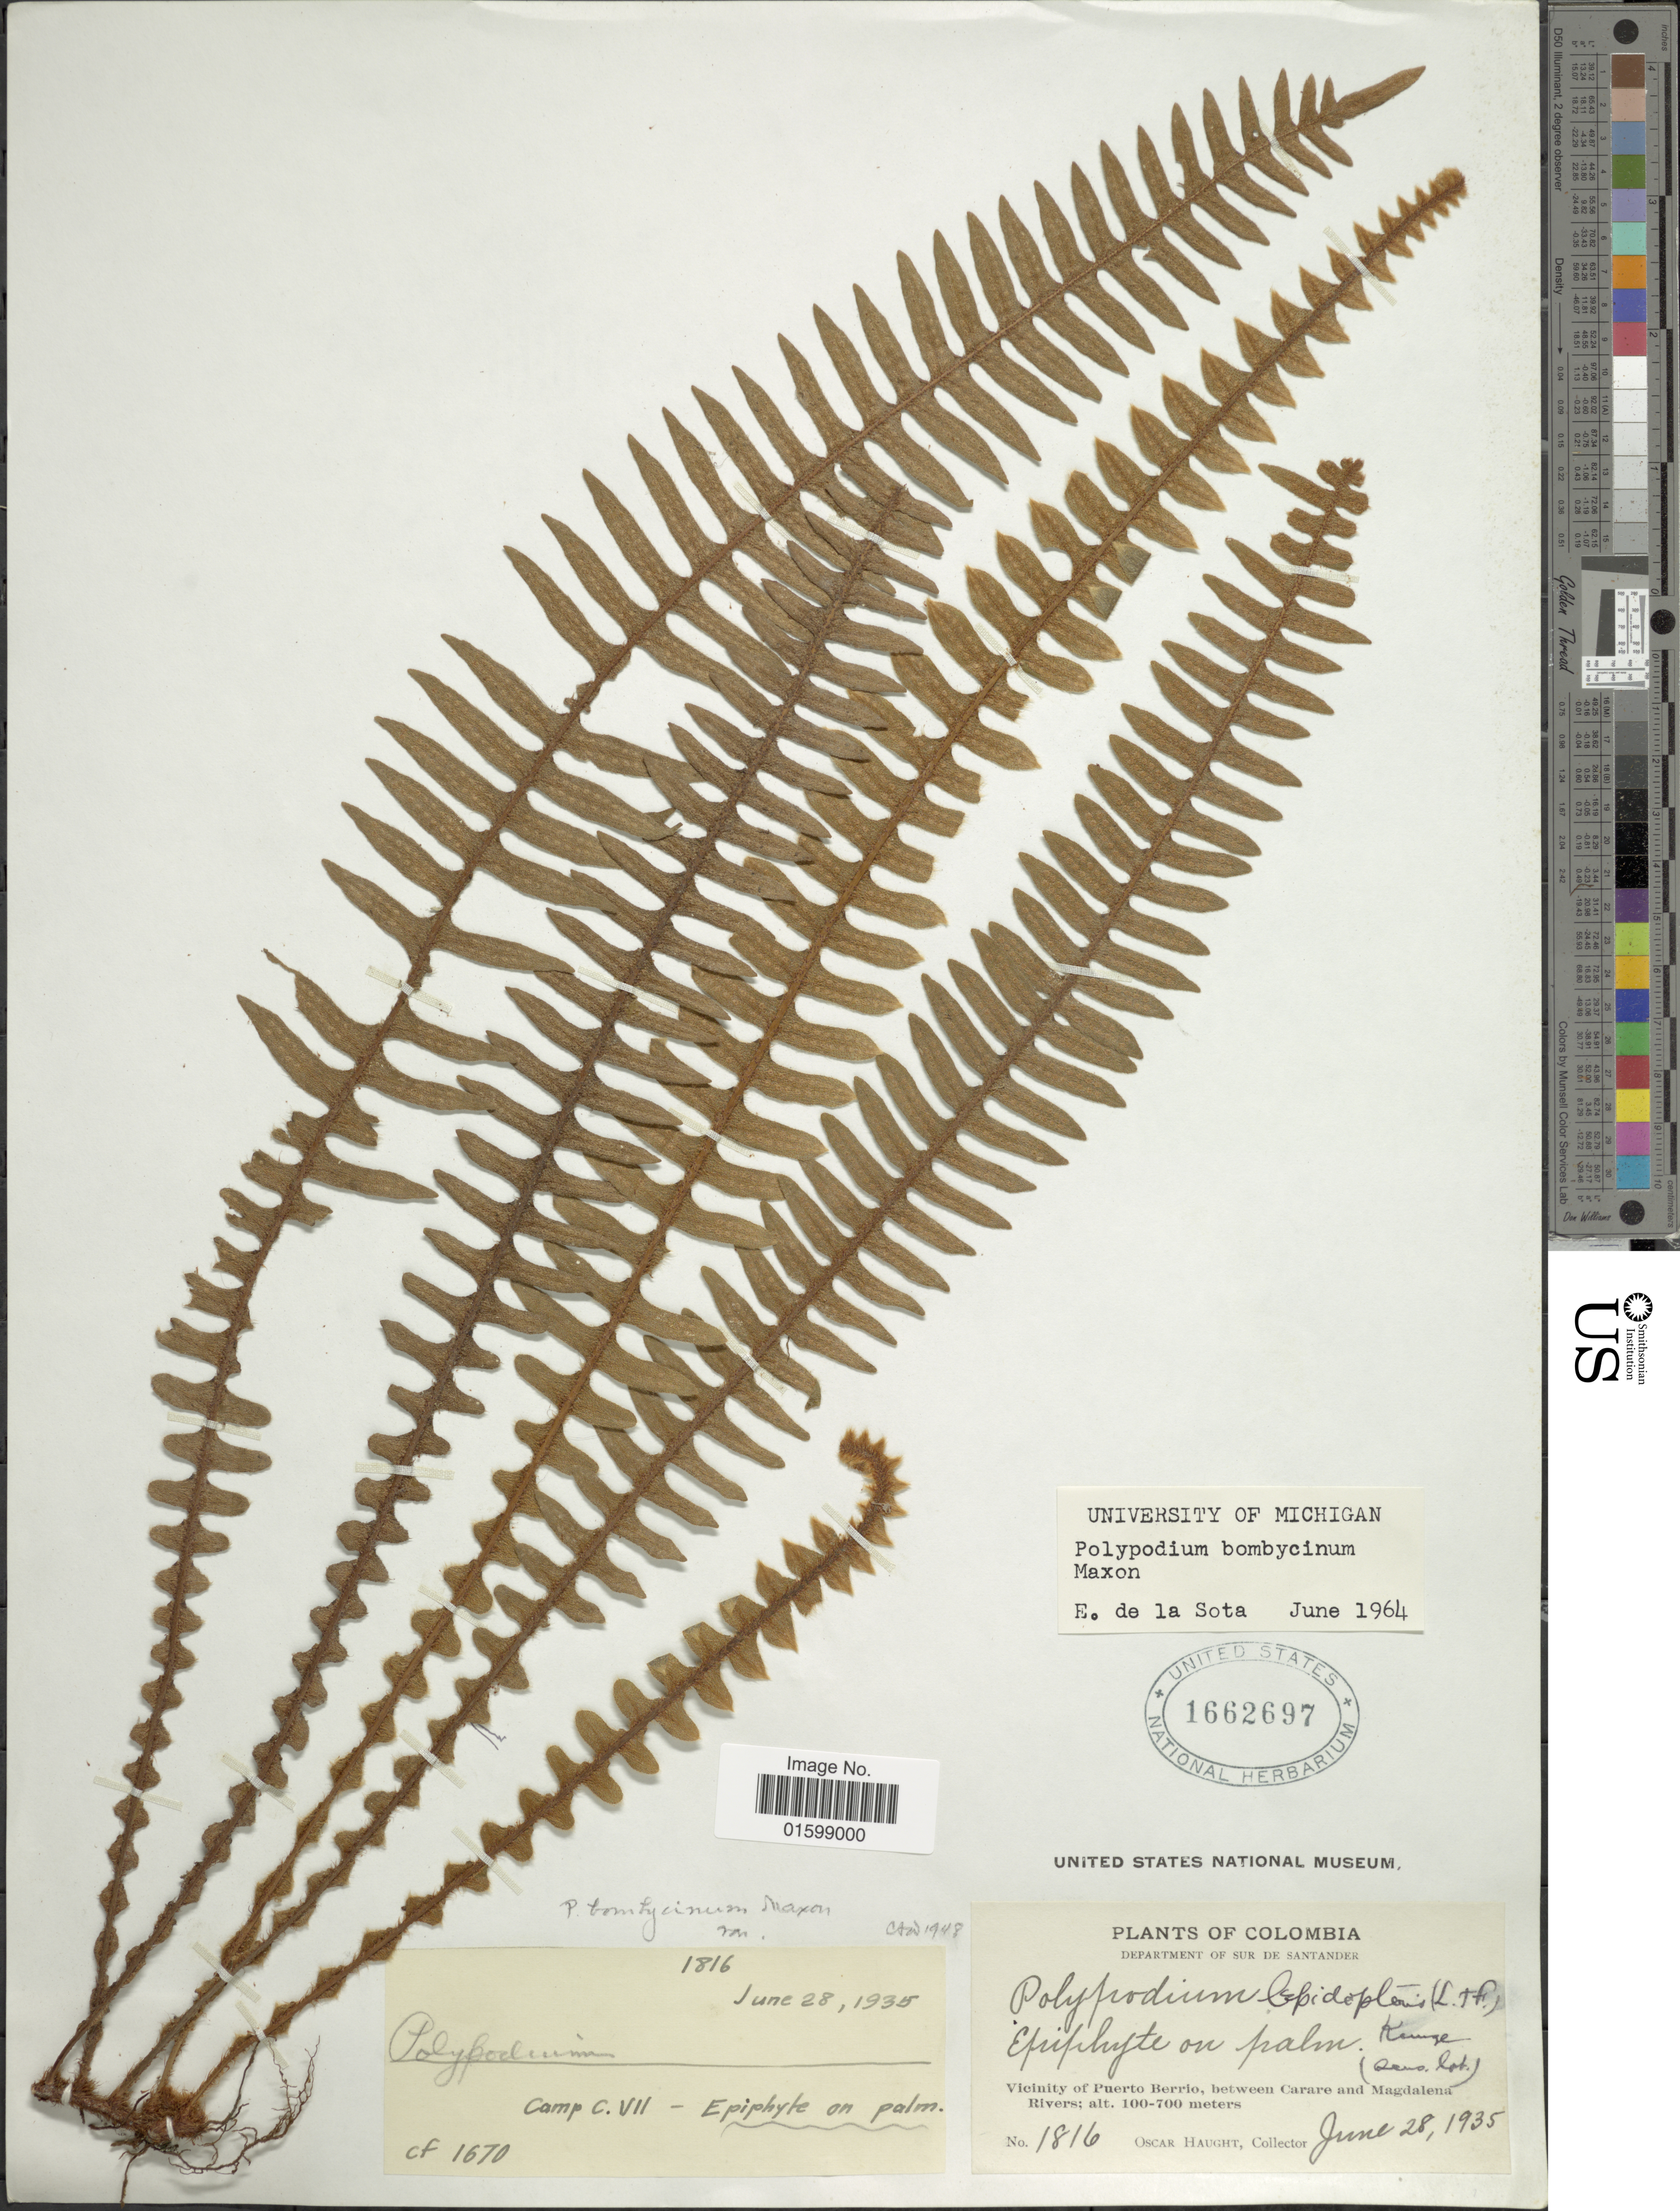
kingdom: Plantae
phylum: Tracheophyta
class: Polypodiopsida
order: Polypodiales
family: Polypodiaceae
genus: Pleopeltis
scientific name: Pleopeltis bombycina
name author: (Maxon) A.R. Sm.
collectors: O. L. Haught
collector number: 1816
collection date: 1935-06-28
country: Colombia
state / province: Santander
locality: Department of sur de Santander, vicinity of Puerto Berrio, between Carare and Magdalena Rivers, Camp C.VII.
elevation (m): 100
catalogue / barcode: US 1662697